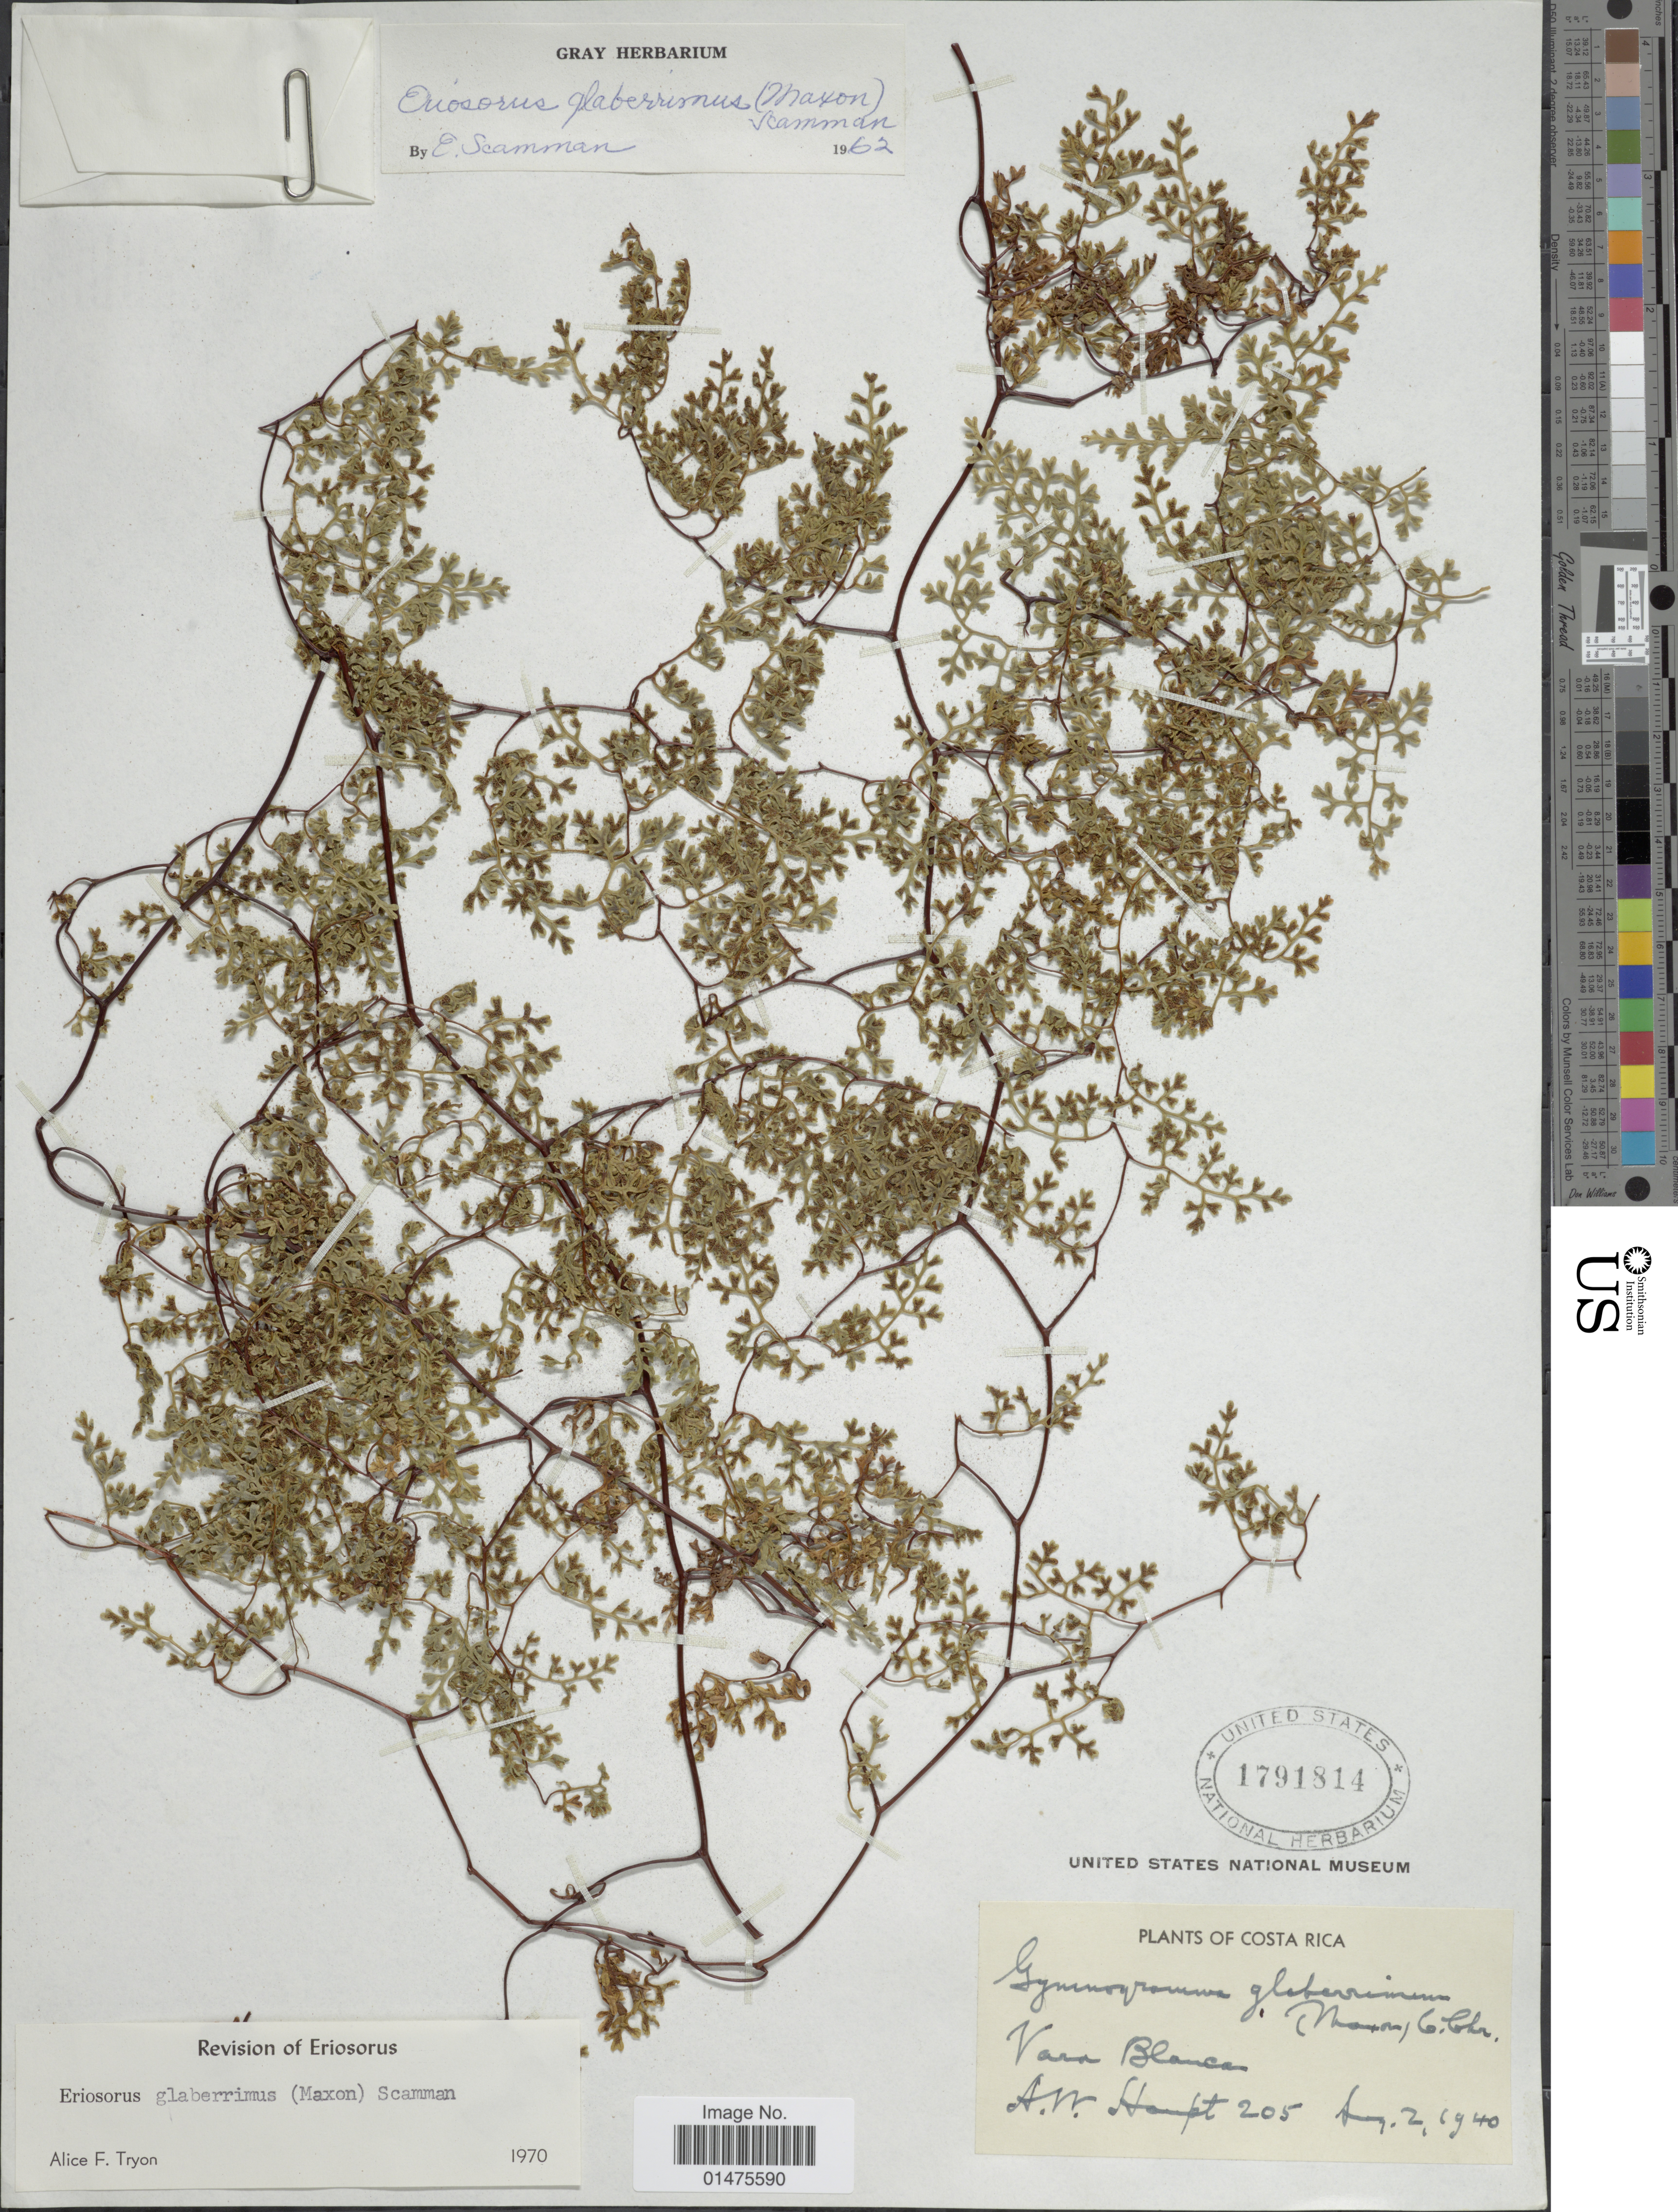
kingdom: Plantae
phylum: Tracheophyta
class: Polypodiopsida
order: Polypodiales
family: Pteridaceae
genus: Jamesonia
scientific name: Jamesonia glaberrima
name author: (Maxon) Christenh.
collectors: A. Hampt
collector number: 205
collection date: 1940-08-02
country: Costa Rica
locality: Vara Blanca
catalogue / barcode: US 1791814